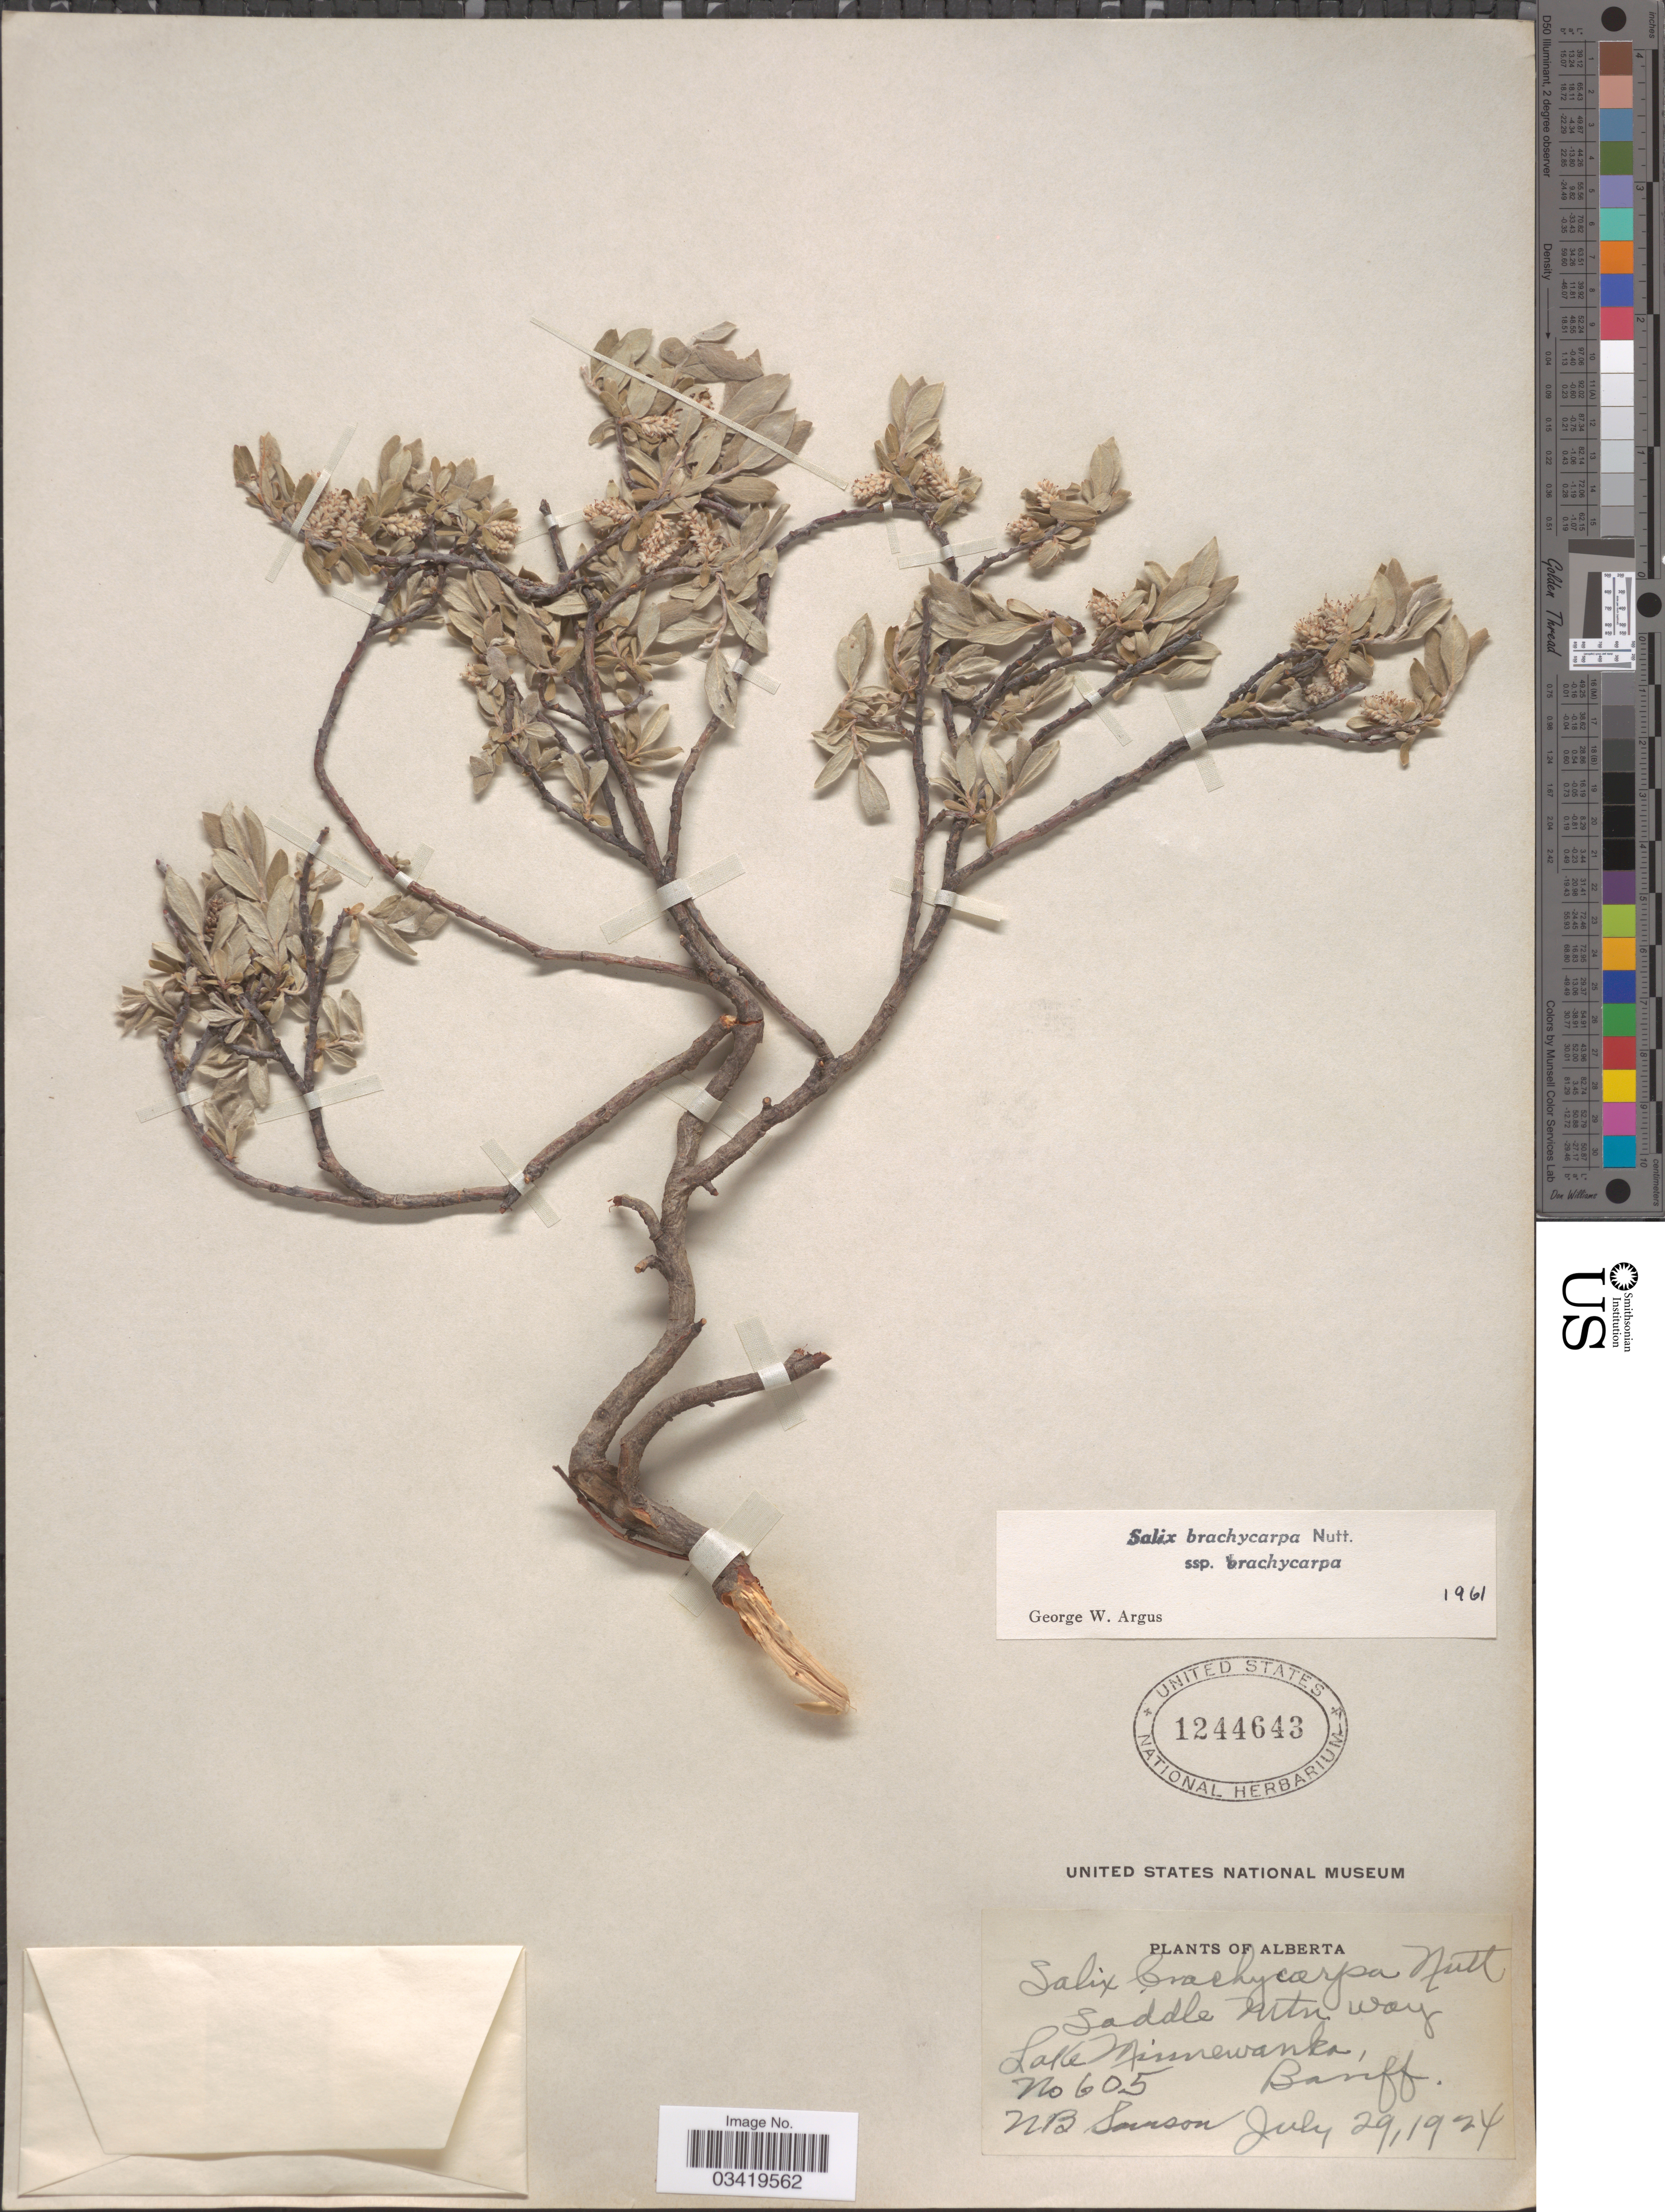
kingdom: Plantae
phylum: Tracheophyta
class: Magnoliopsida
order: Malpighiales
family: Salicaceae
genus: Salix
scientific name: Salix brachycarpa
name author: Nutt.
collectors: N. Sanson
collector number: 605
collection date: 1924-07-29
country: Canada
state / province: Alberta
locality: Saddle Mtn way. Lake Minnewanka, Banff.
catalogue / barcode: US 1244643